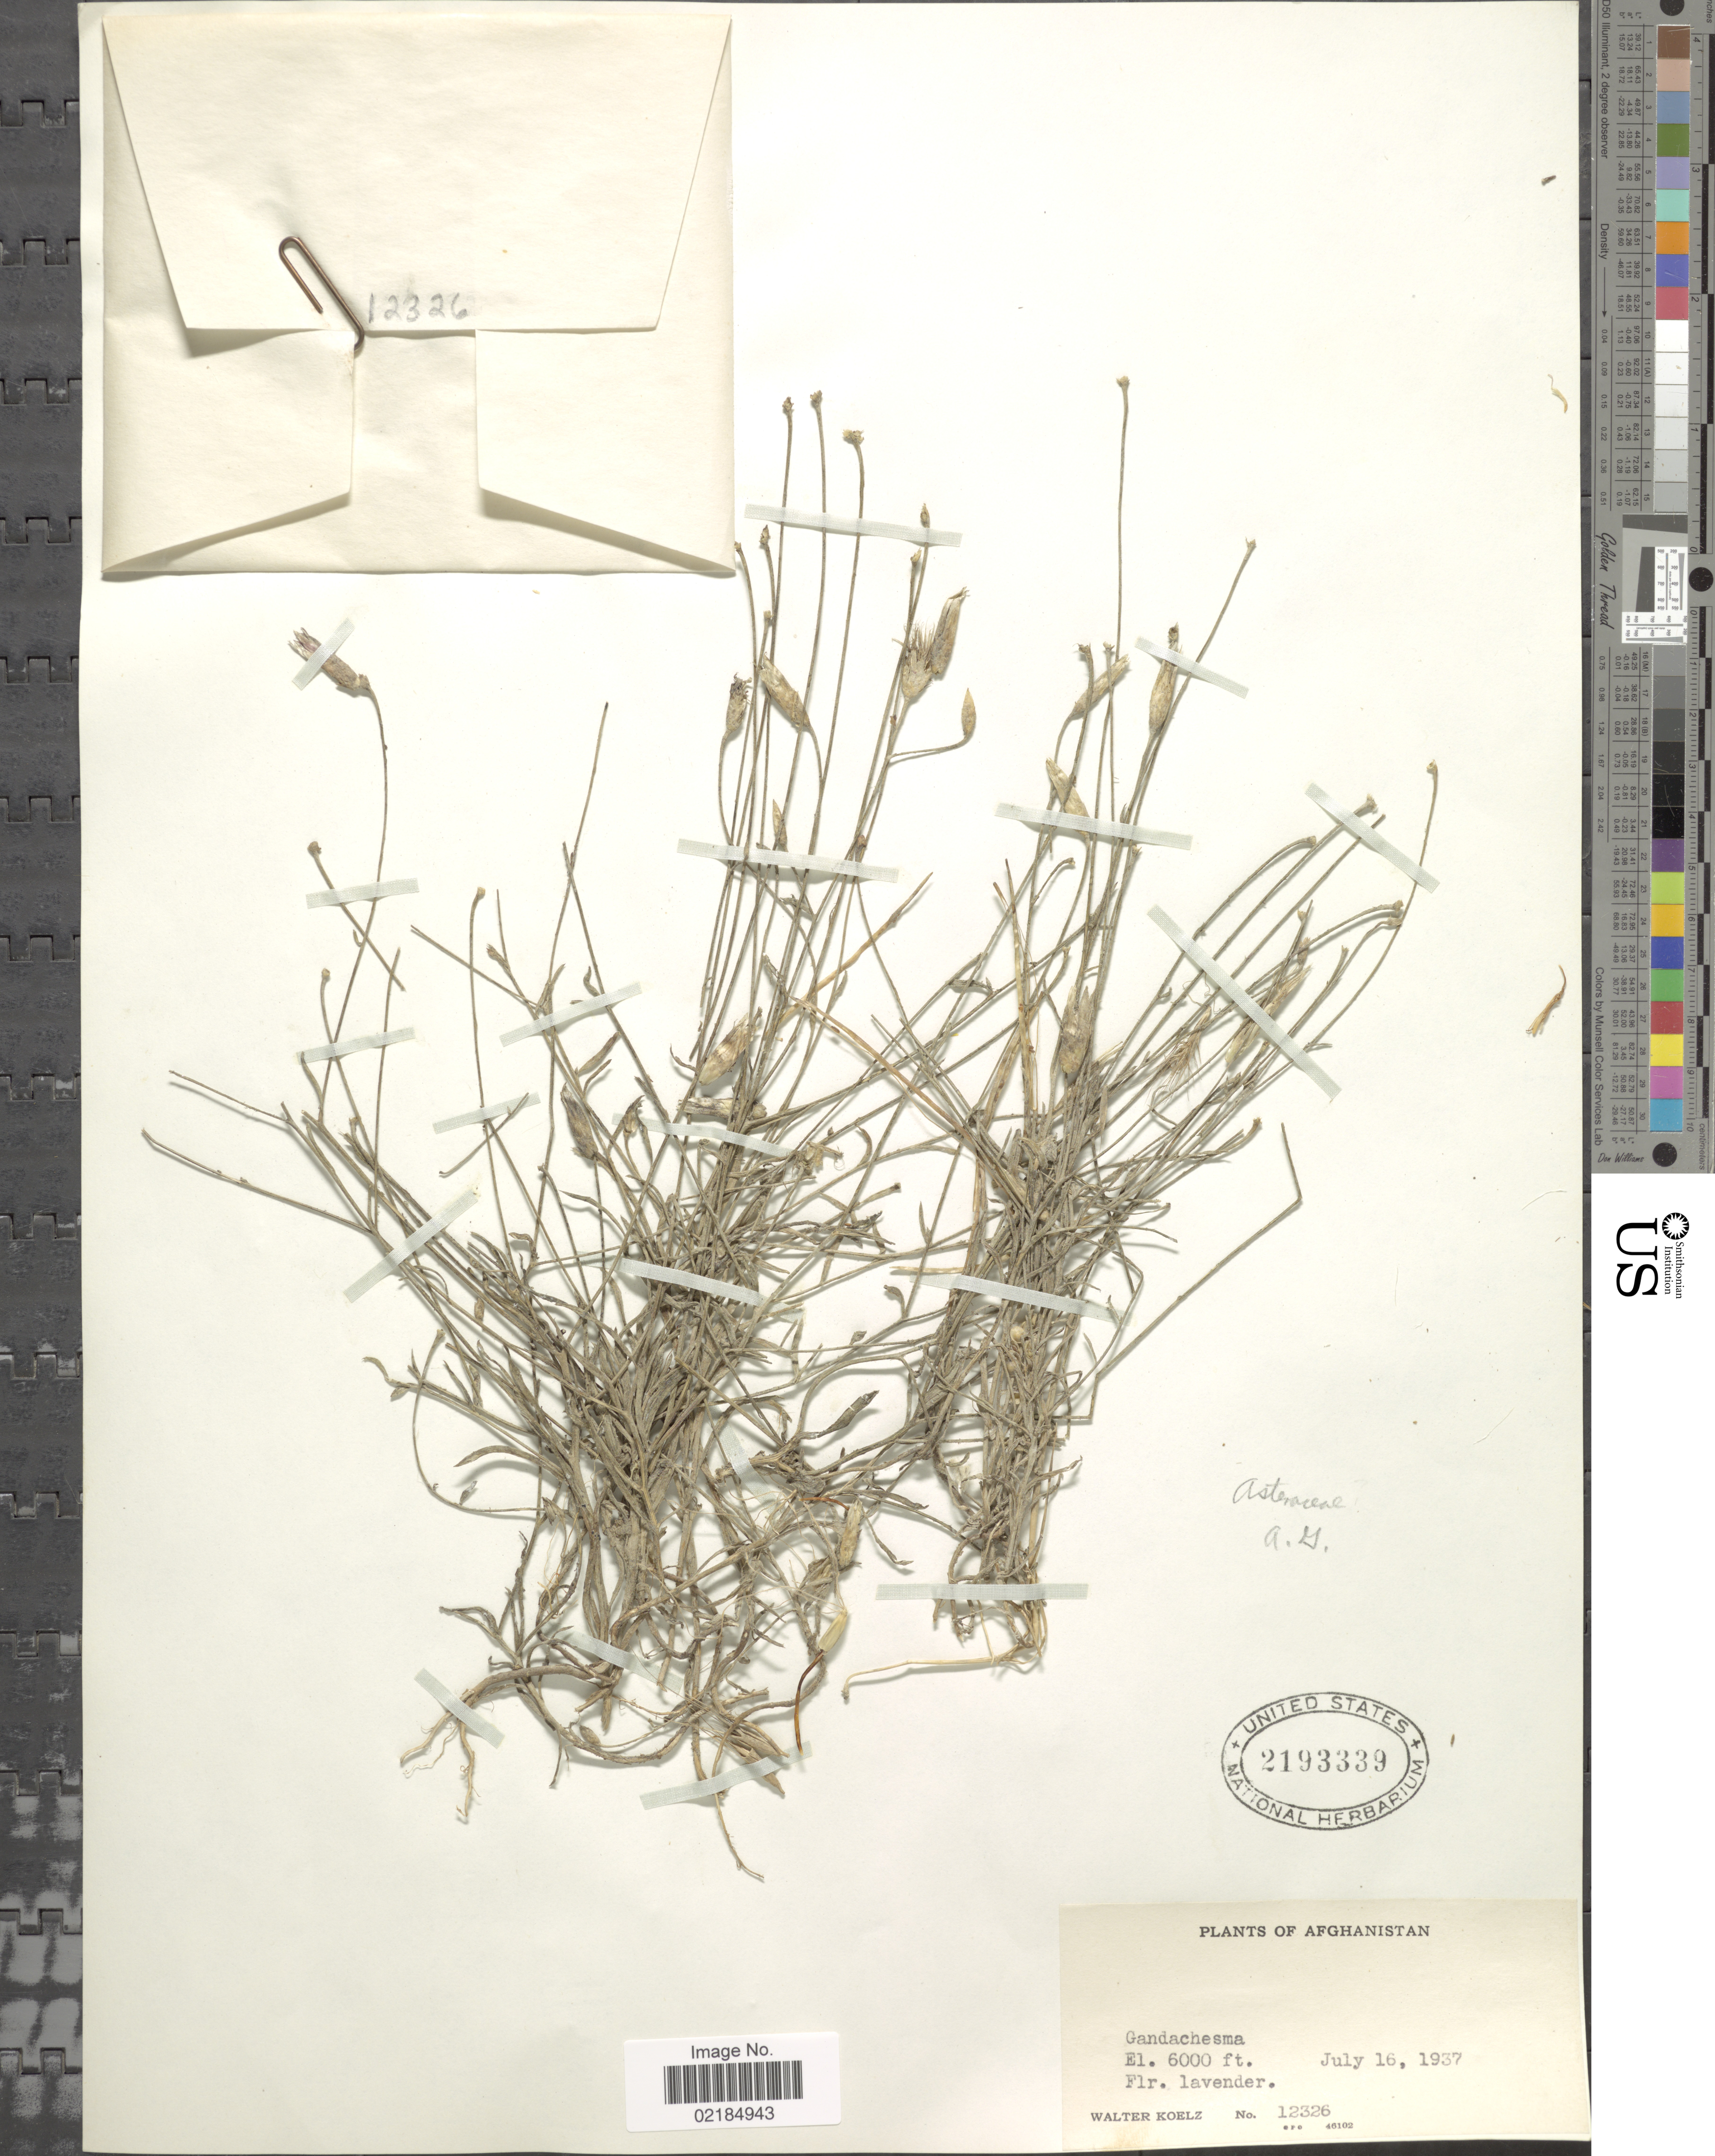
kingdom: Plantae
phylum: Tracheophyta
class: Magnoliopsida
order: Asterales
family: Asteraceae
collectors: W. N. Koelz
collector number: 12326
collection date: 1937-07-16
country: Afghanistan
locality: Gandachesma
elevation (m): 1829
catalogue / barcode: US 2193339